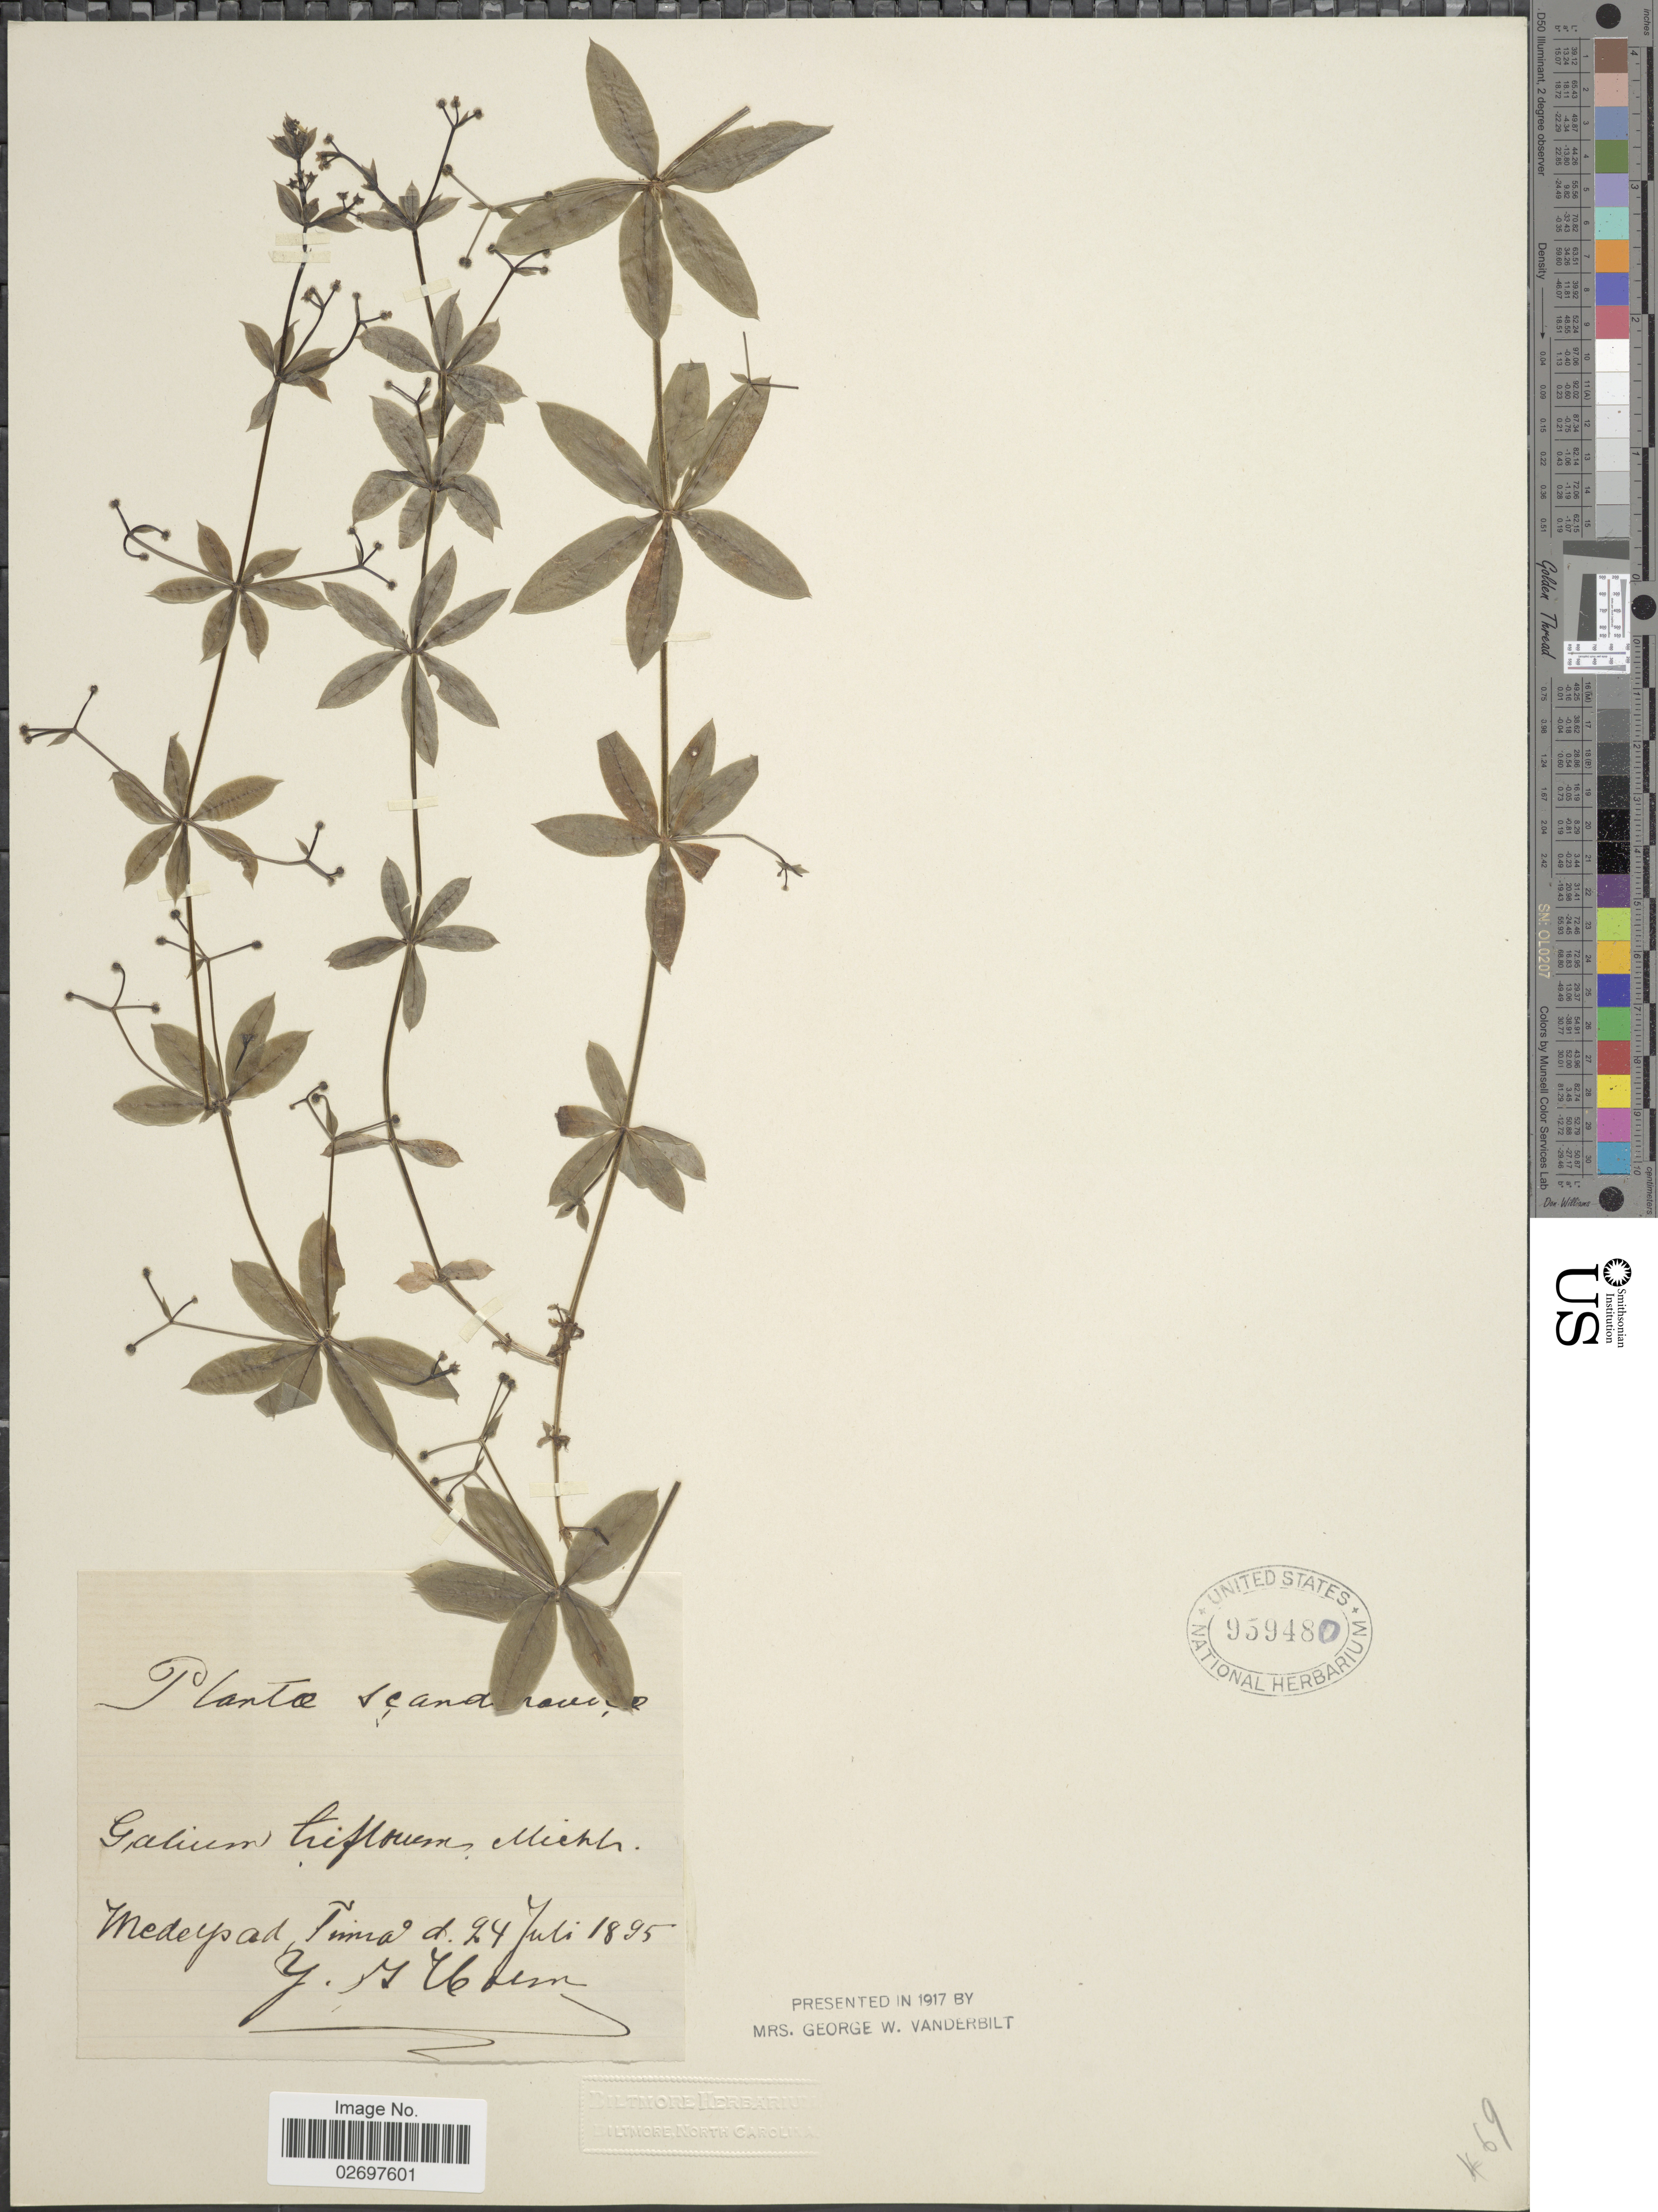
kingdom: Plantae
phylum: Tracheophyta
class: Magnoliopsida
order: Gentianales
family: Rubiaceae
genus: Galium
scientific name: Galium triflorum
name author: Michx.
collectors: J. Holm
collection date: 1895-07-24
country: Sweden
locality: Scandinavicae, Medelpad, Timrå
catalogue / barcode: US 959480